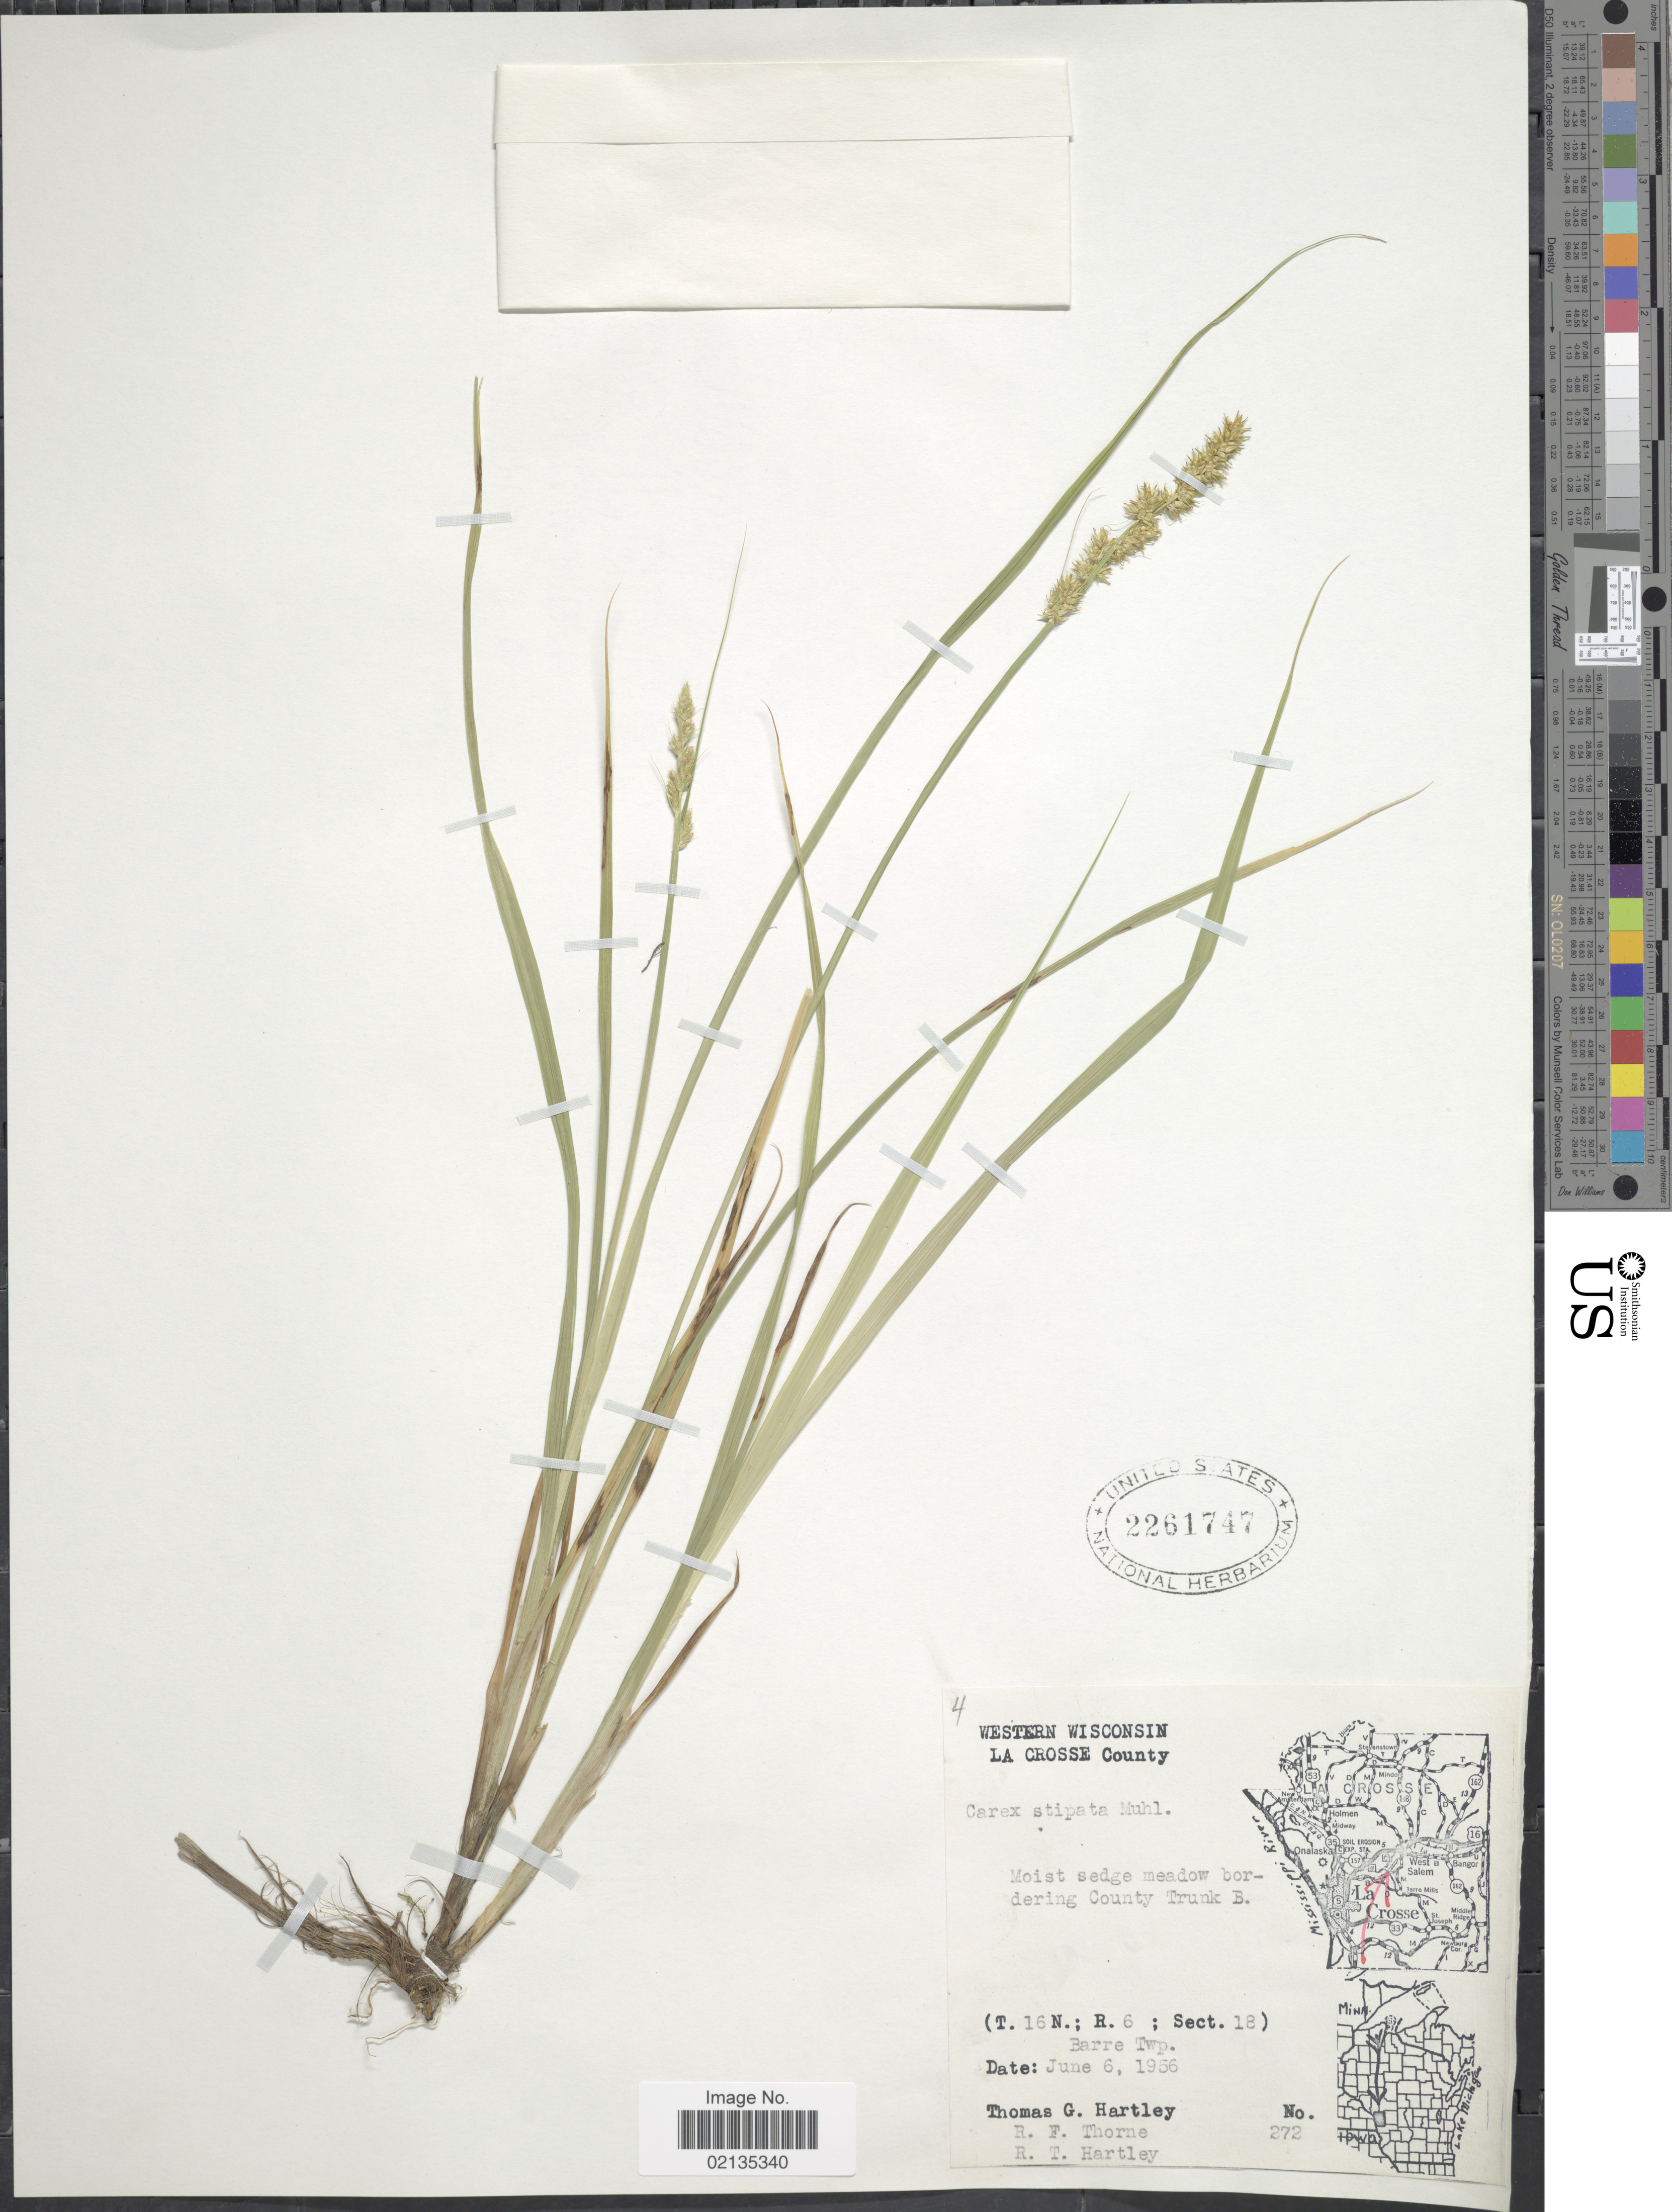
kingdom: Plantae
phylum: Tracheophyta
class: Liliopsida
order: Poales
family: Cyperaceae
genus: Carex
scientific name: Carex stipata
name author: Muhl. ex Willd.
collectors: T. G. Hartley, R. F. Thorne & R. T. Hartley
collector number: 272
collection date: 1956-06-06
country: United States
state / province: Wisconsin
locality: Western Wisconsin, La Crosse County, moist sedge meadow bordering County Trunk B. (T.16N.; R.6; Sect. 18), Barre Twp.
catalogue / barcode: US 2261747